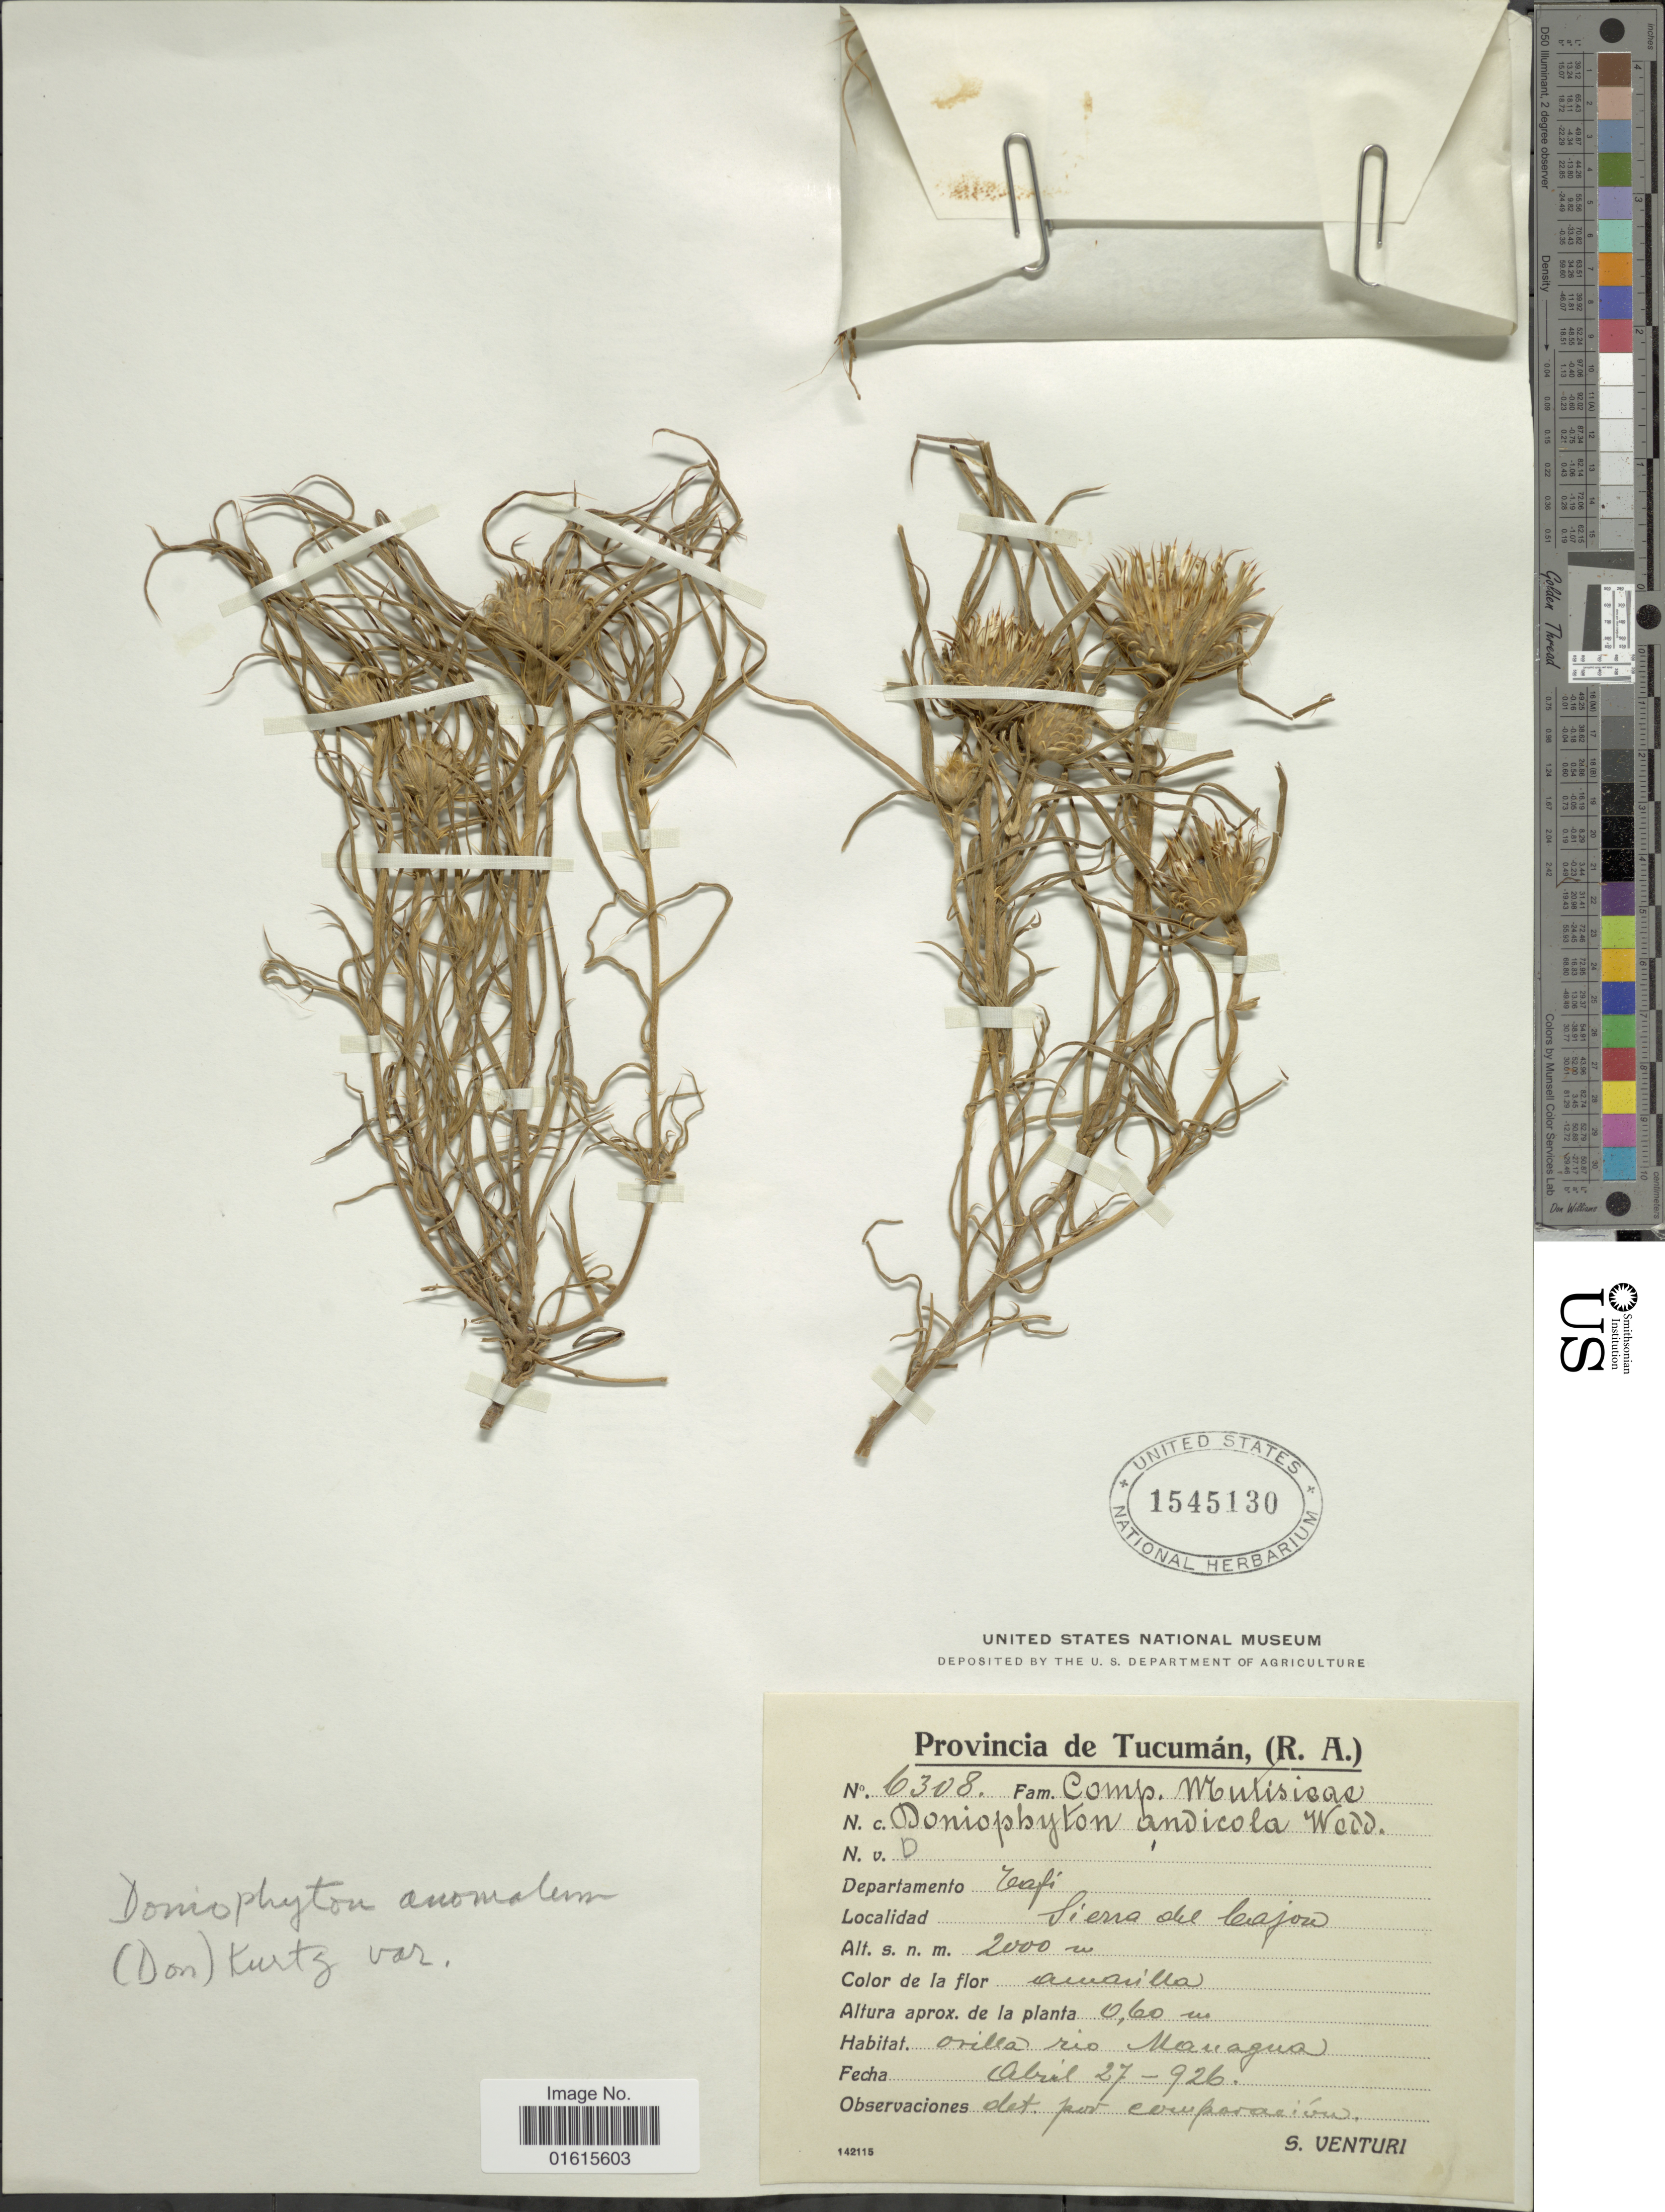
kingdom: Plantae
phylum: Tracheophyta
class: Magnoliopsida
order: Asterales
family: Asteraceae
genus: Doniophyton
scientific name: Doniophyton anomalum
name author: (D. Don) Kurtz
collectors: S. Venturi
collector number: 6308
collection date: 1926-04-27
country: Argentina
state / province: Tucuman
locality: Tafi, Sierra del Cajou, orilla rio Mauagua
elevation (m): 2000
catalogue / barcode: US 1545130